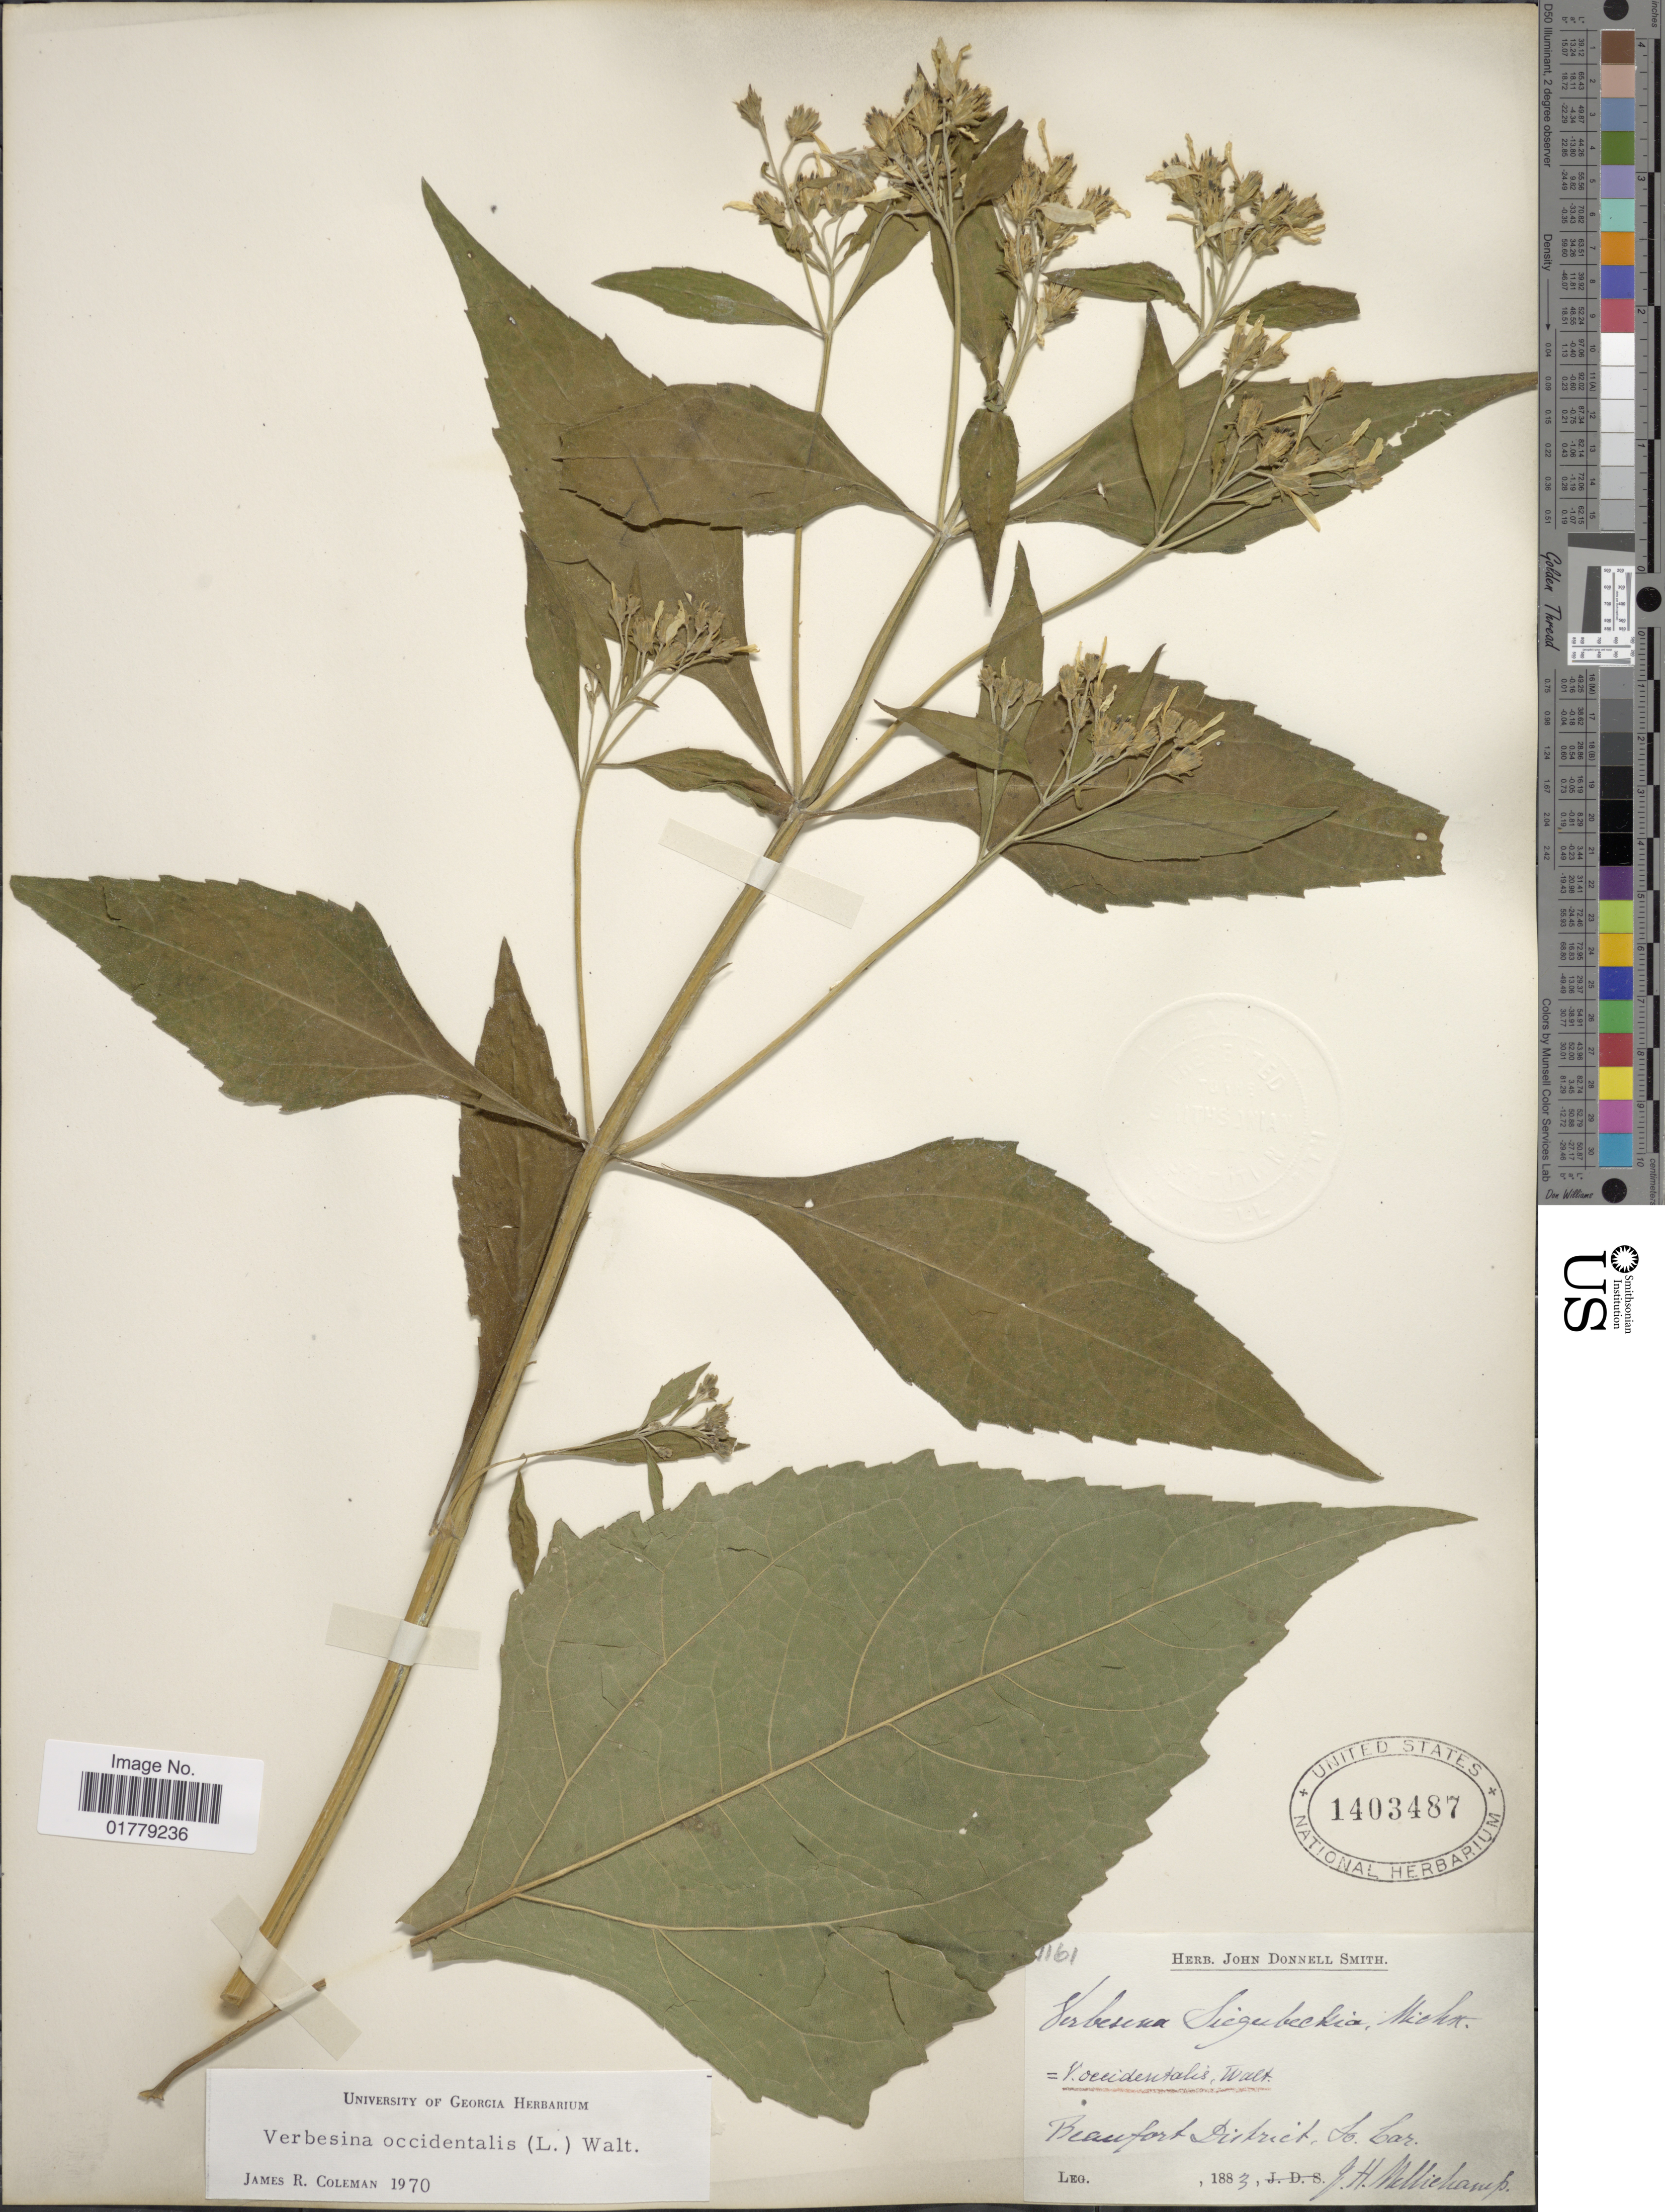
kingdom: Plantae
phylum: Tracheophyta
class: Magnoliopsida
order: Asterales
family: Asteraceae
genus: Verbesina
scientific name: Verbesina occidentalis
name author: (L.) Walter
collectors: J. H. Mellichamp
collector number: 1161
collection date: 1883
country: United States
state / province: South Carolina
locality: Beaufort District, So. Car.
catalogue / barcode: US 1403487